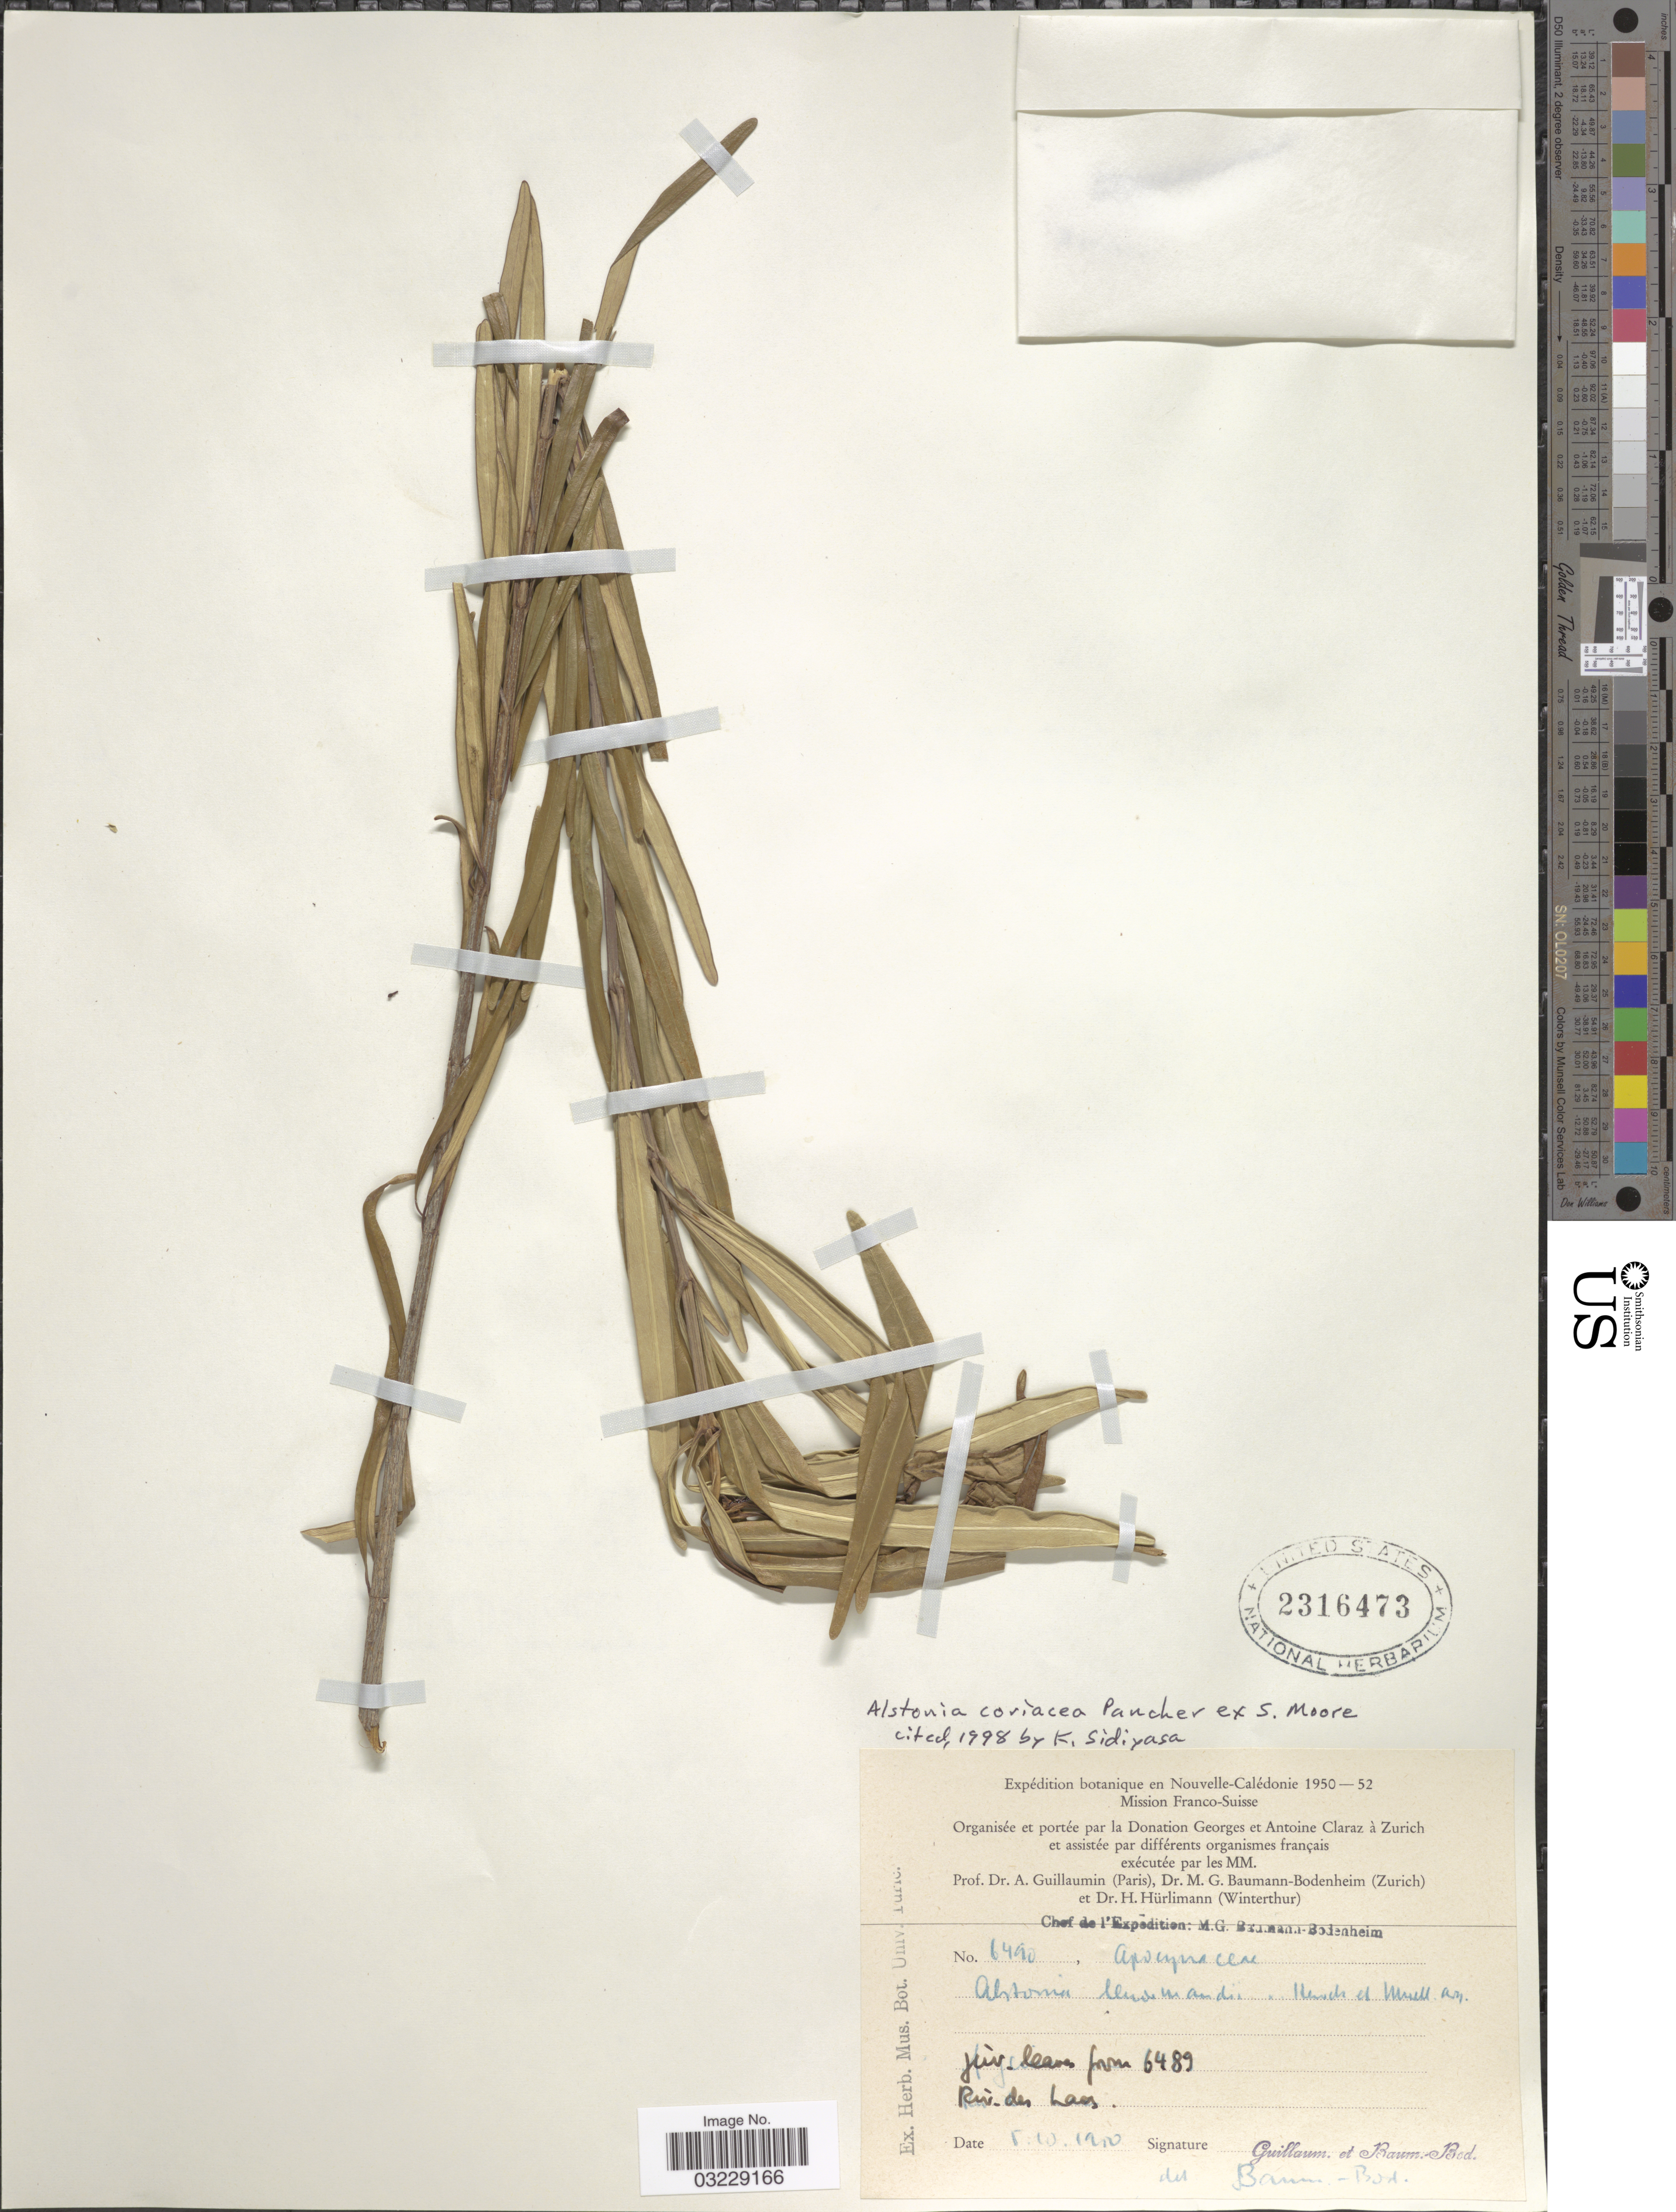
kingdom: Plantae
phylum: Tracheophyta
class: Magnoliopsida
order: Gentianales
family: Apocynaceae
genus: Alstonia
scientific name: Alstonia coriacea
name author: Pancher ex S. Moore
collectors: A. Guillaumin & M. G. Baumann-Bodenheim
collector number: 6490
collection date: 1950-10-05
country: New Caledonia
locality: Riv. des Lacs.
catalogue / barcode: US 2316473